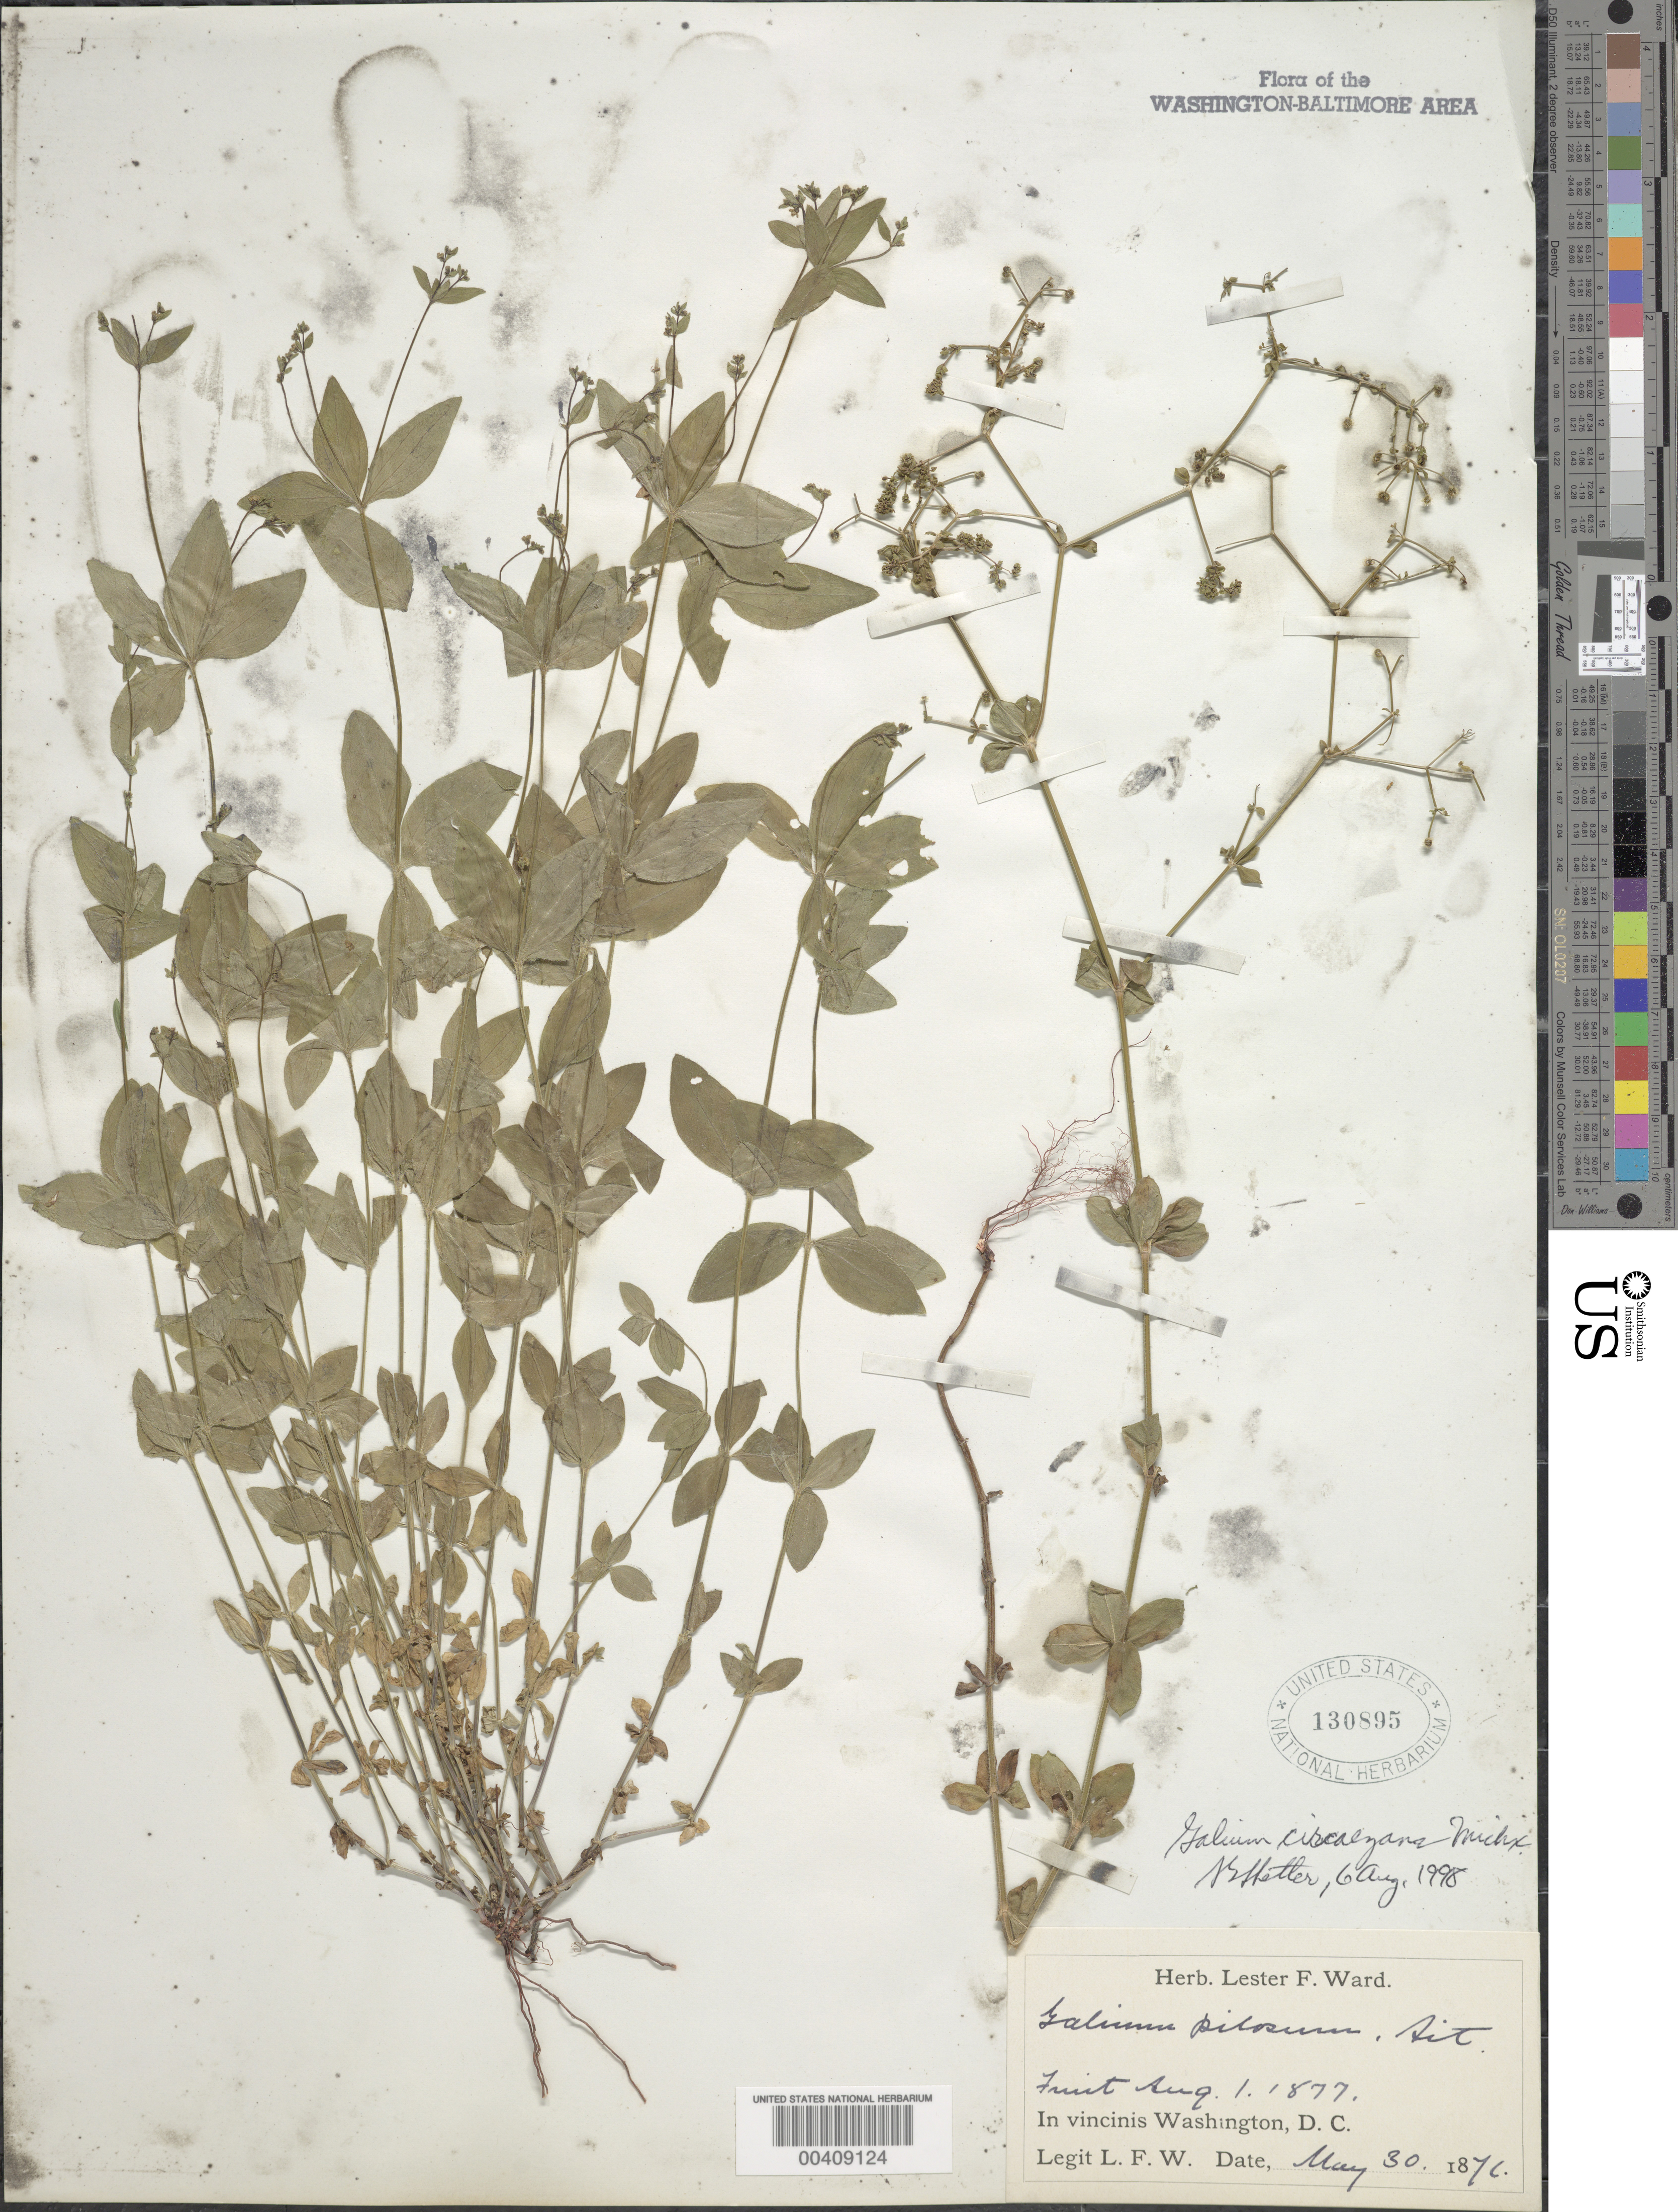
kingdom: Plantae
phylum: Tracheophyta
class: Magnoliopsida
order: Gentianales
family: Rubiaceae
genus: Galium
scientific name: Galium circaezans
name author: Michx.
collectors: L. F. Ward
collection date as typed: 30 May 1876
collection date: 1876-05-30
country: United States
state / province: District of Columbia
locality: Washington DC area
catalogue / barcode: US 130895